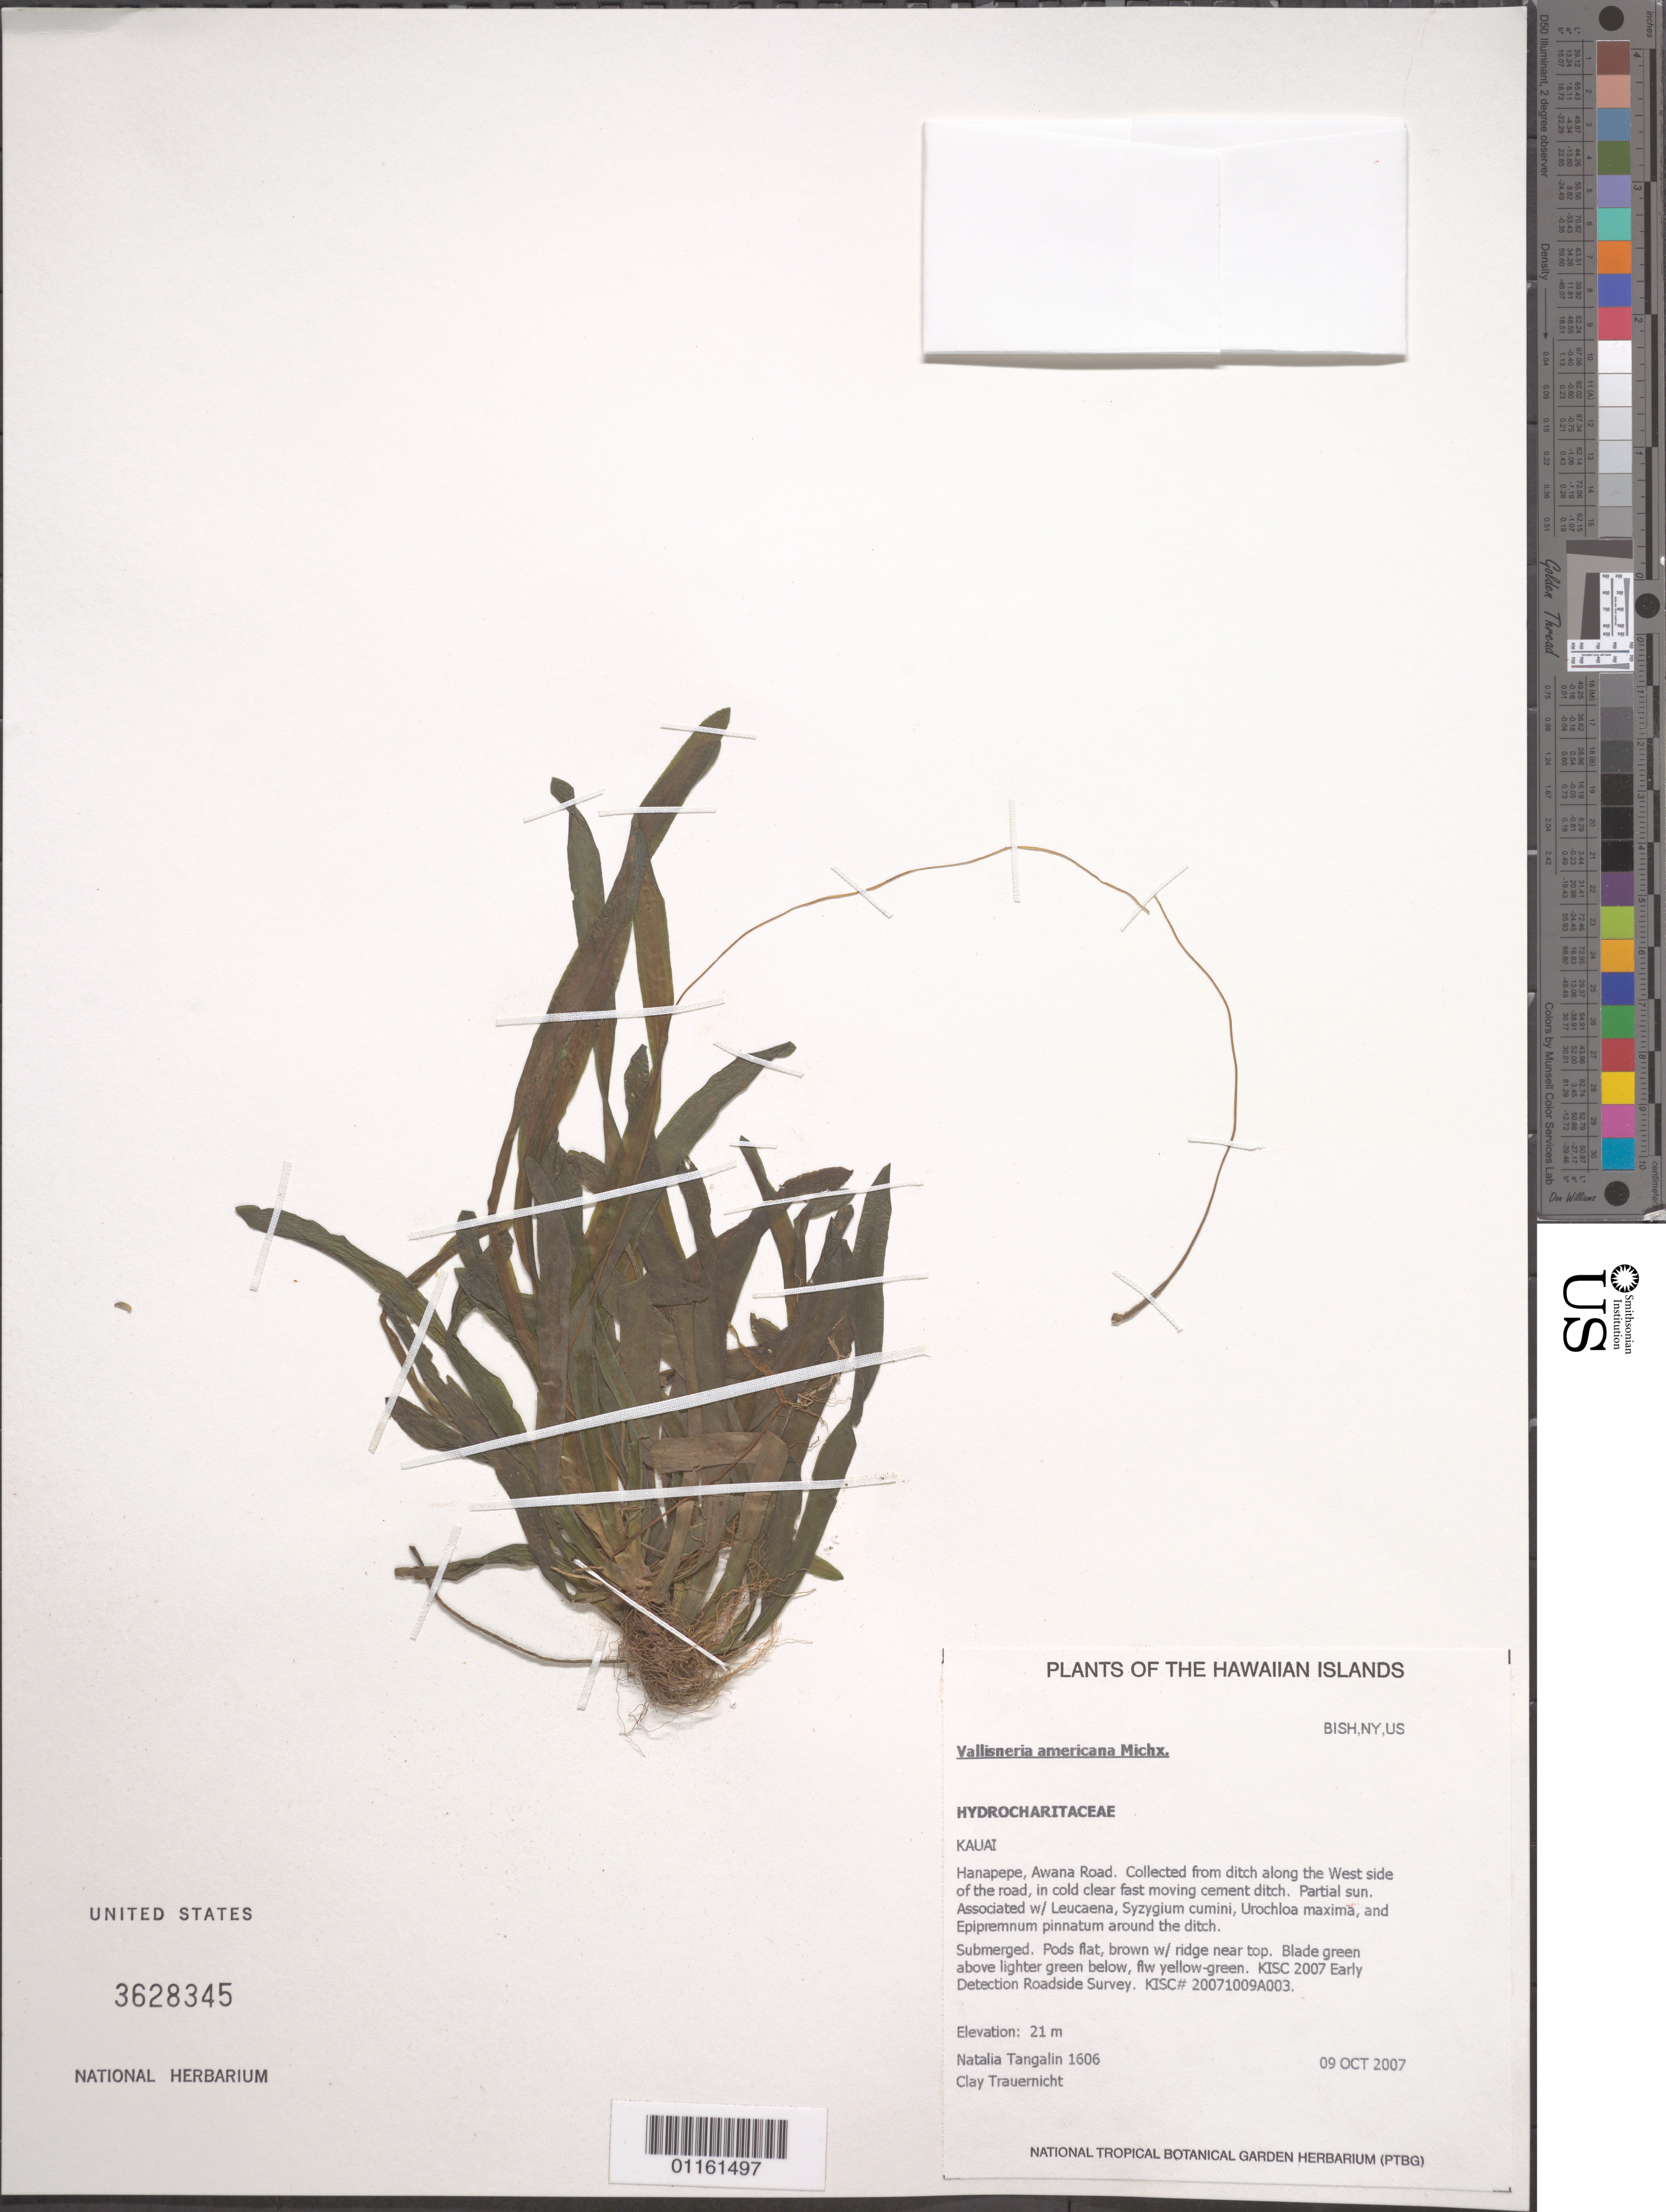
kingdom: Plantae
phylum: Tracheophyta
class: Liliopsida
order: Alismatales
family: Hydrocharitaceae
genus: Vallisneria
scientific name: Vallisneria americana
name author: Michx.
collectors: N. Tangalin & C. Trauernicht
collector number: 1606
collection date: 2007-10-09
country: United States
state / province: Hawaii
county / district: Kaui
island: Kaua'i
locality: Hanapepe, Awana Rd, ditch along west side of the road.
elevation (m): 21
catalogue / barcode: US 3628345